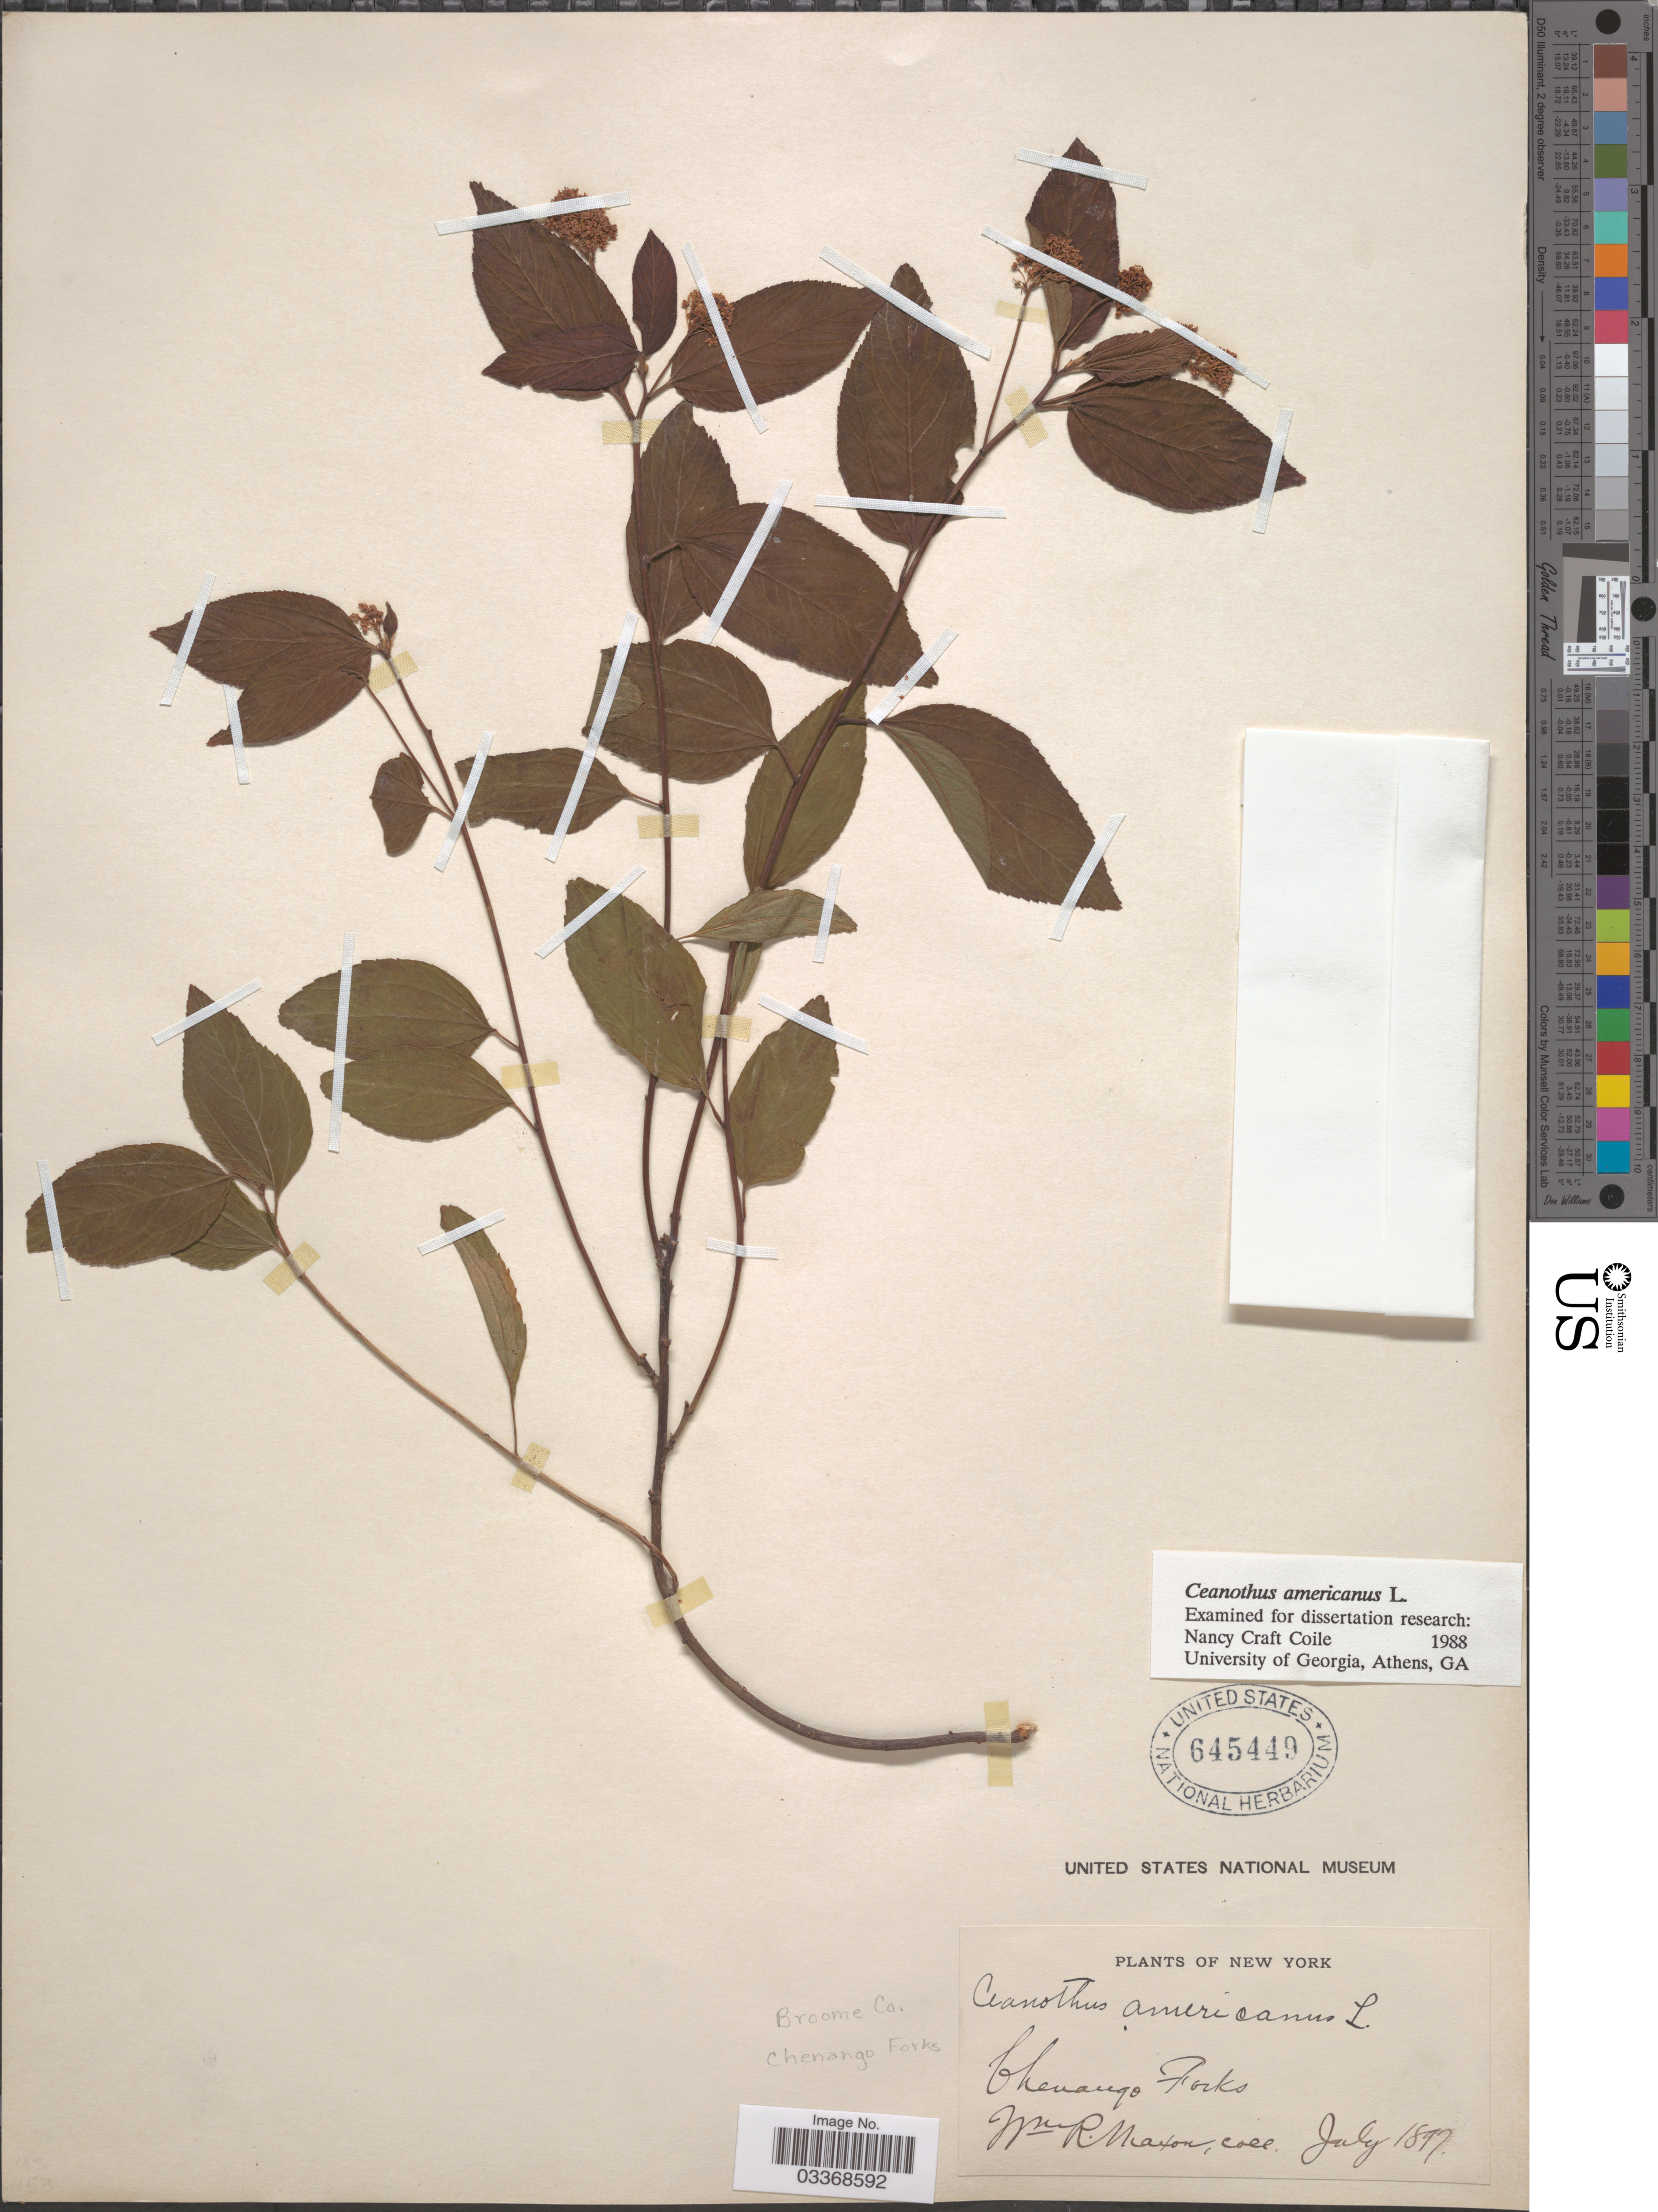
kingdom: Plantae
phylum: Tracheophyta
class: Magnoliopsida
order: Rosales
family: Rhamnaceae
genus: Ceanothus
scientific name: Ceanothus americanus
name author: L.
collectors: W. R. Maxon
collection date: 1897-07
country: United States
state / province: New York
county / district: Broome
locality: Broome Co. Chenango Forks.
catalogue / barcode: US 645449